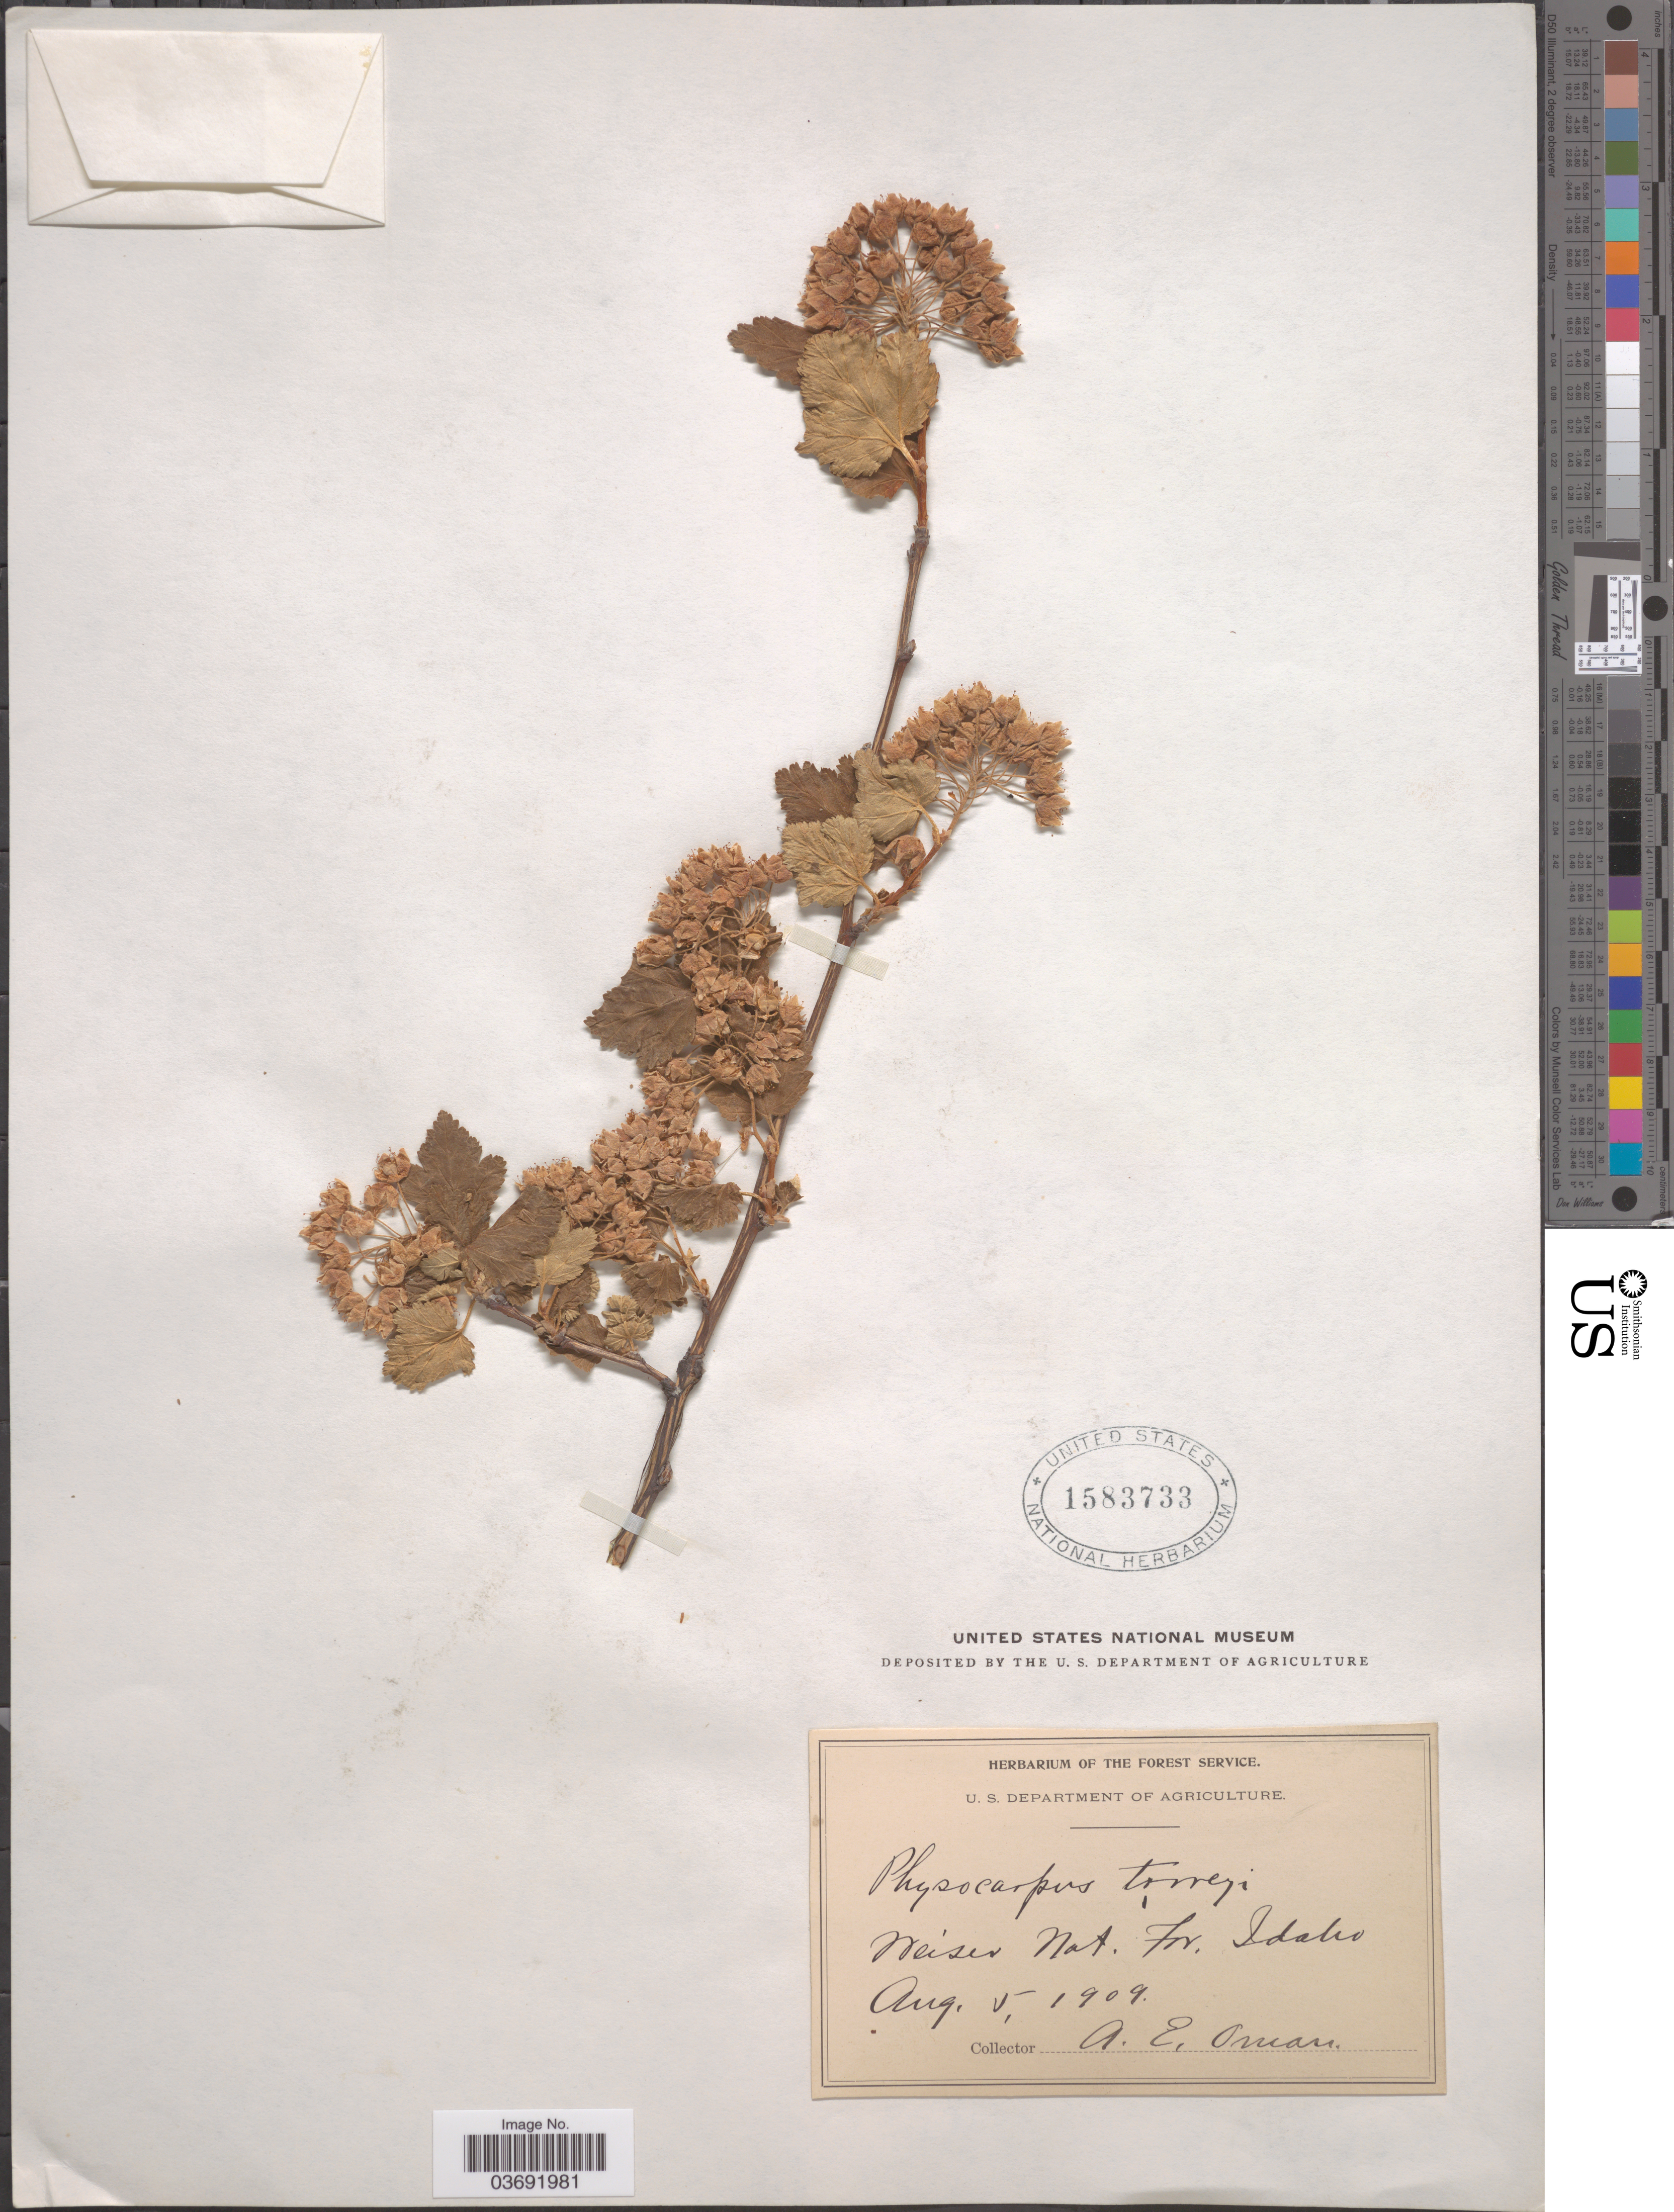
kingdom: Plantae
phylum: Tracheophyta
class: Magnoliopsida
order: Rosales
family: Rosaceae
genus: Physocarpus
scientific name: Physocarpus malvaceus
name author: (Greene) Kuntze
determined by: Strong, Mark T., (BOT), Smithsonian Institution - National Museum of Natural History (UNITED STATES)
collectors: A. Oman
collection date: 1909-08-05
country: United States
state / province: Idaho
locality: Weiser Nat. For.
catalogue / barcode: US 1583733